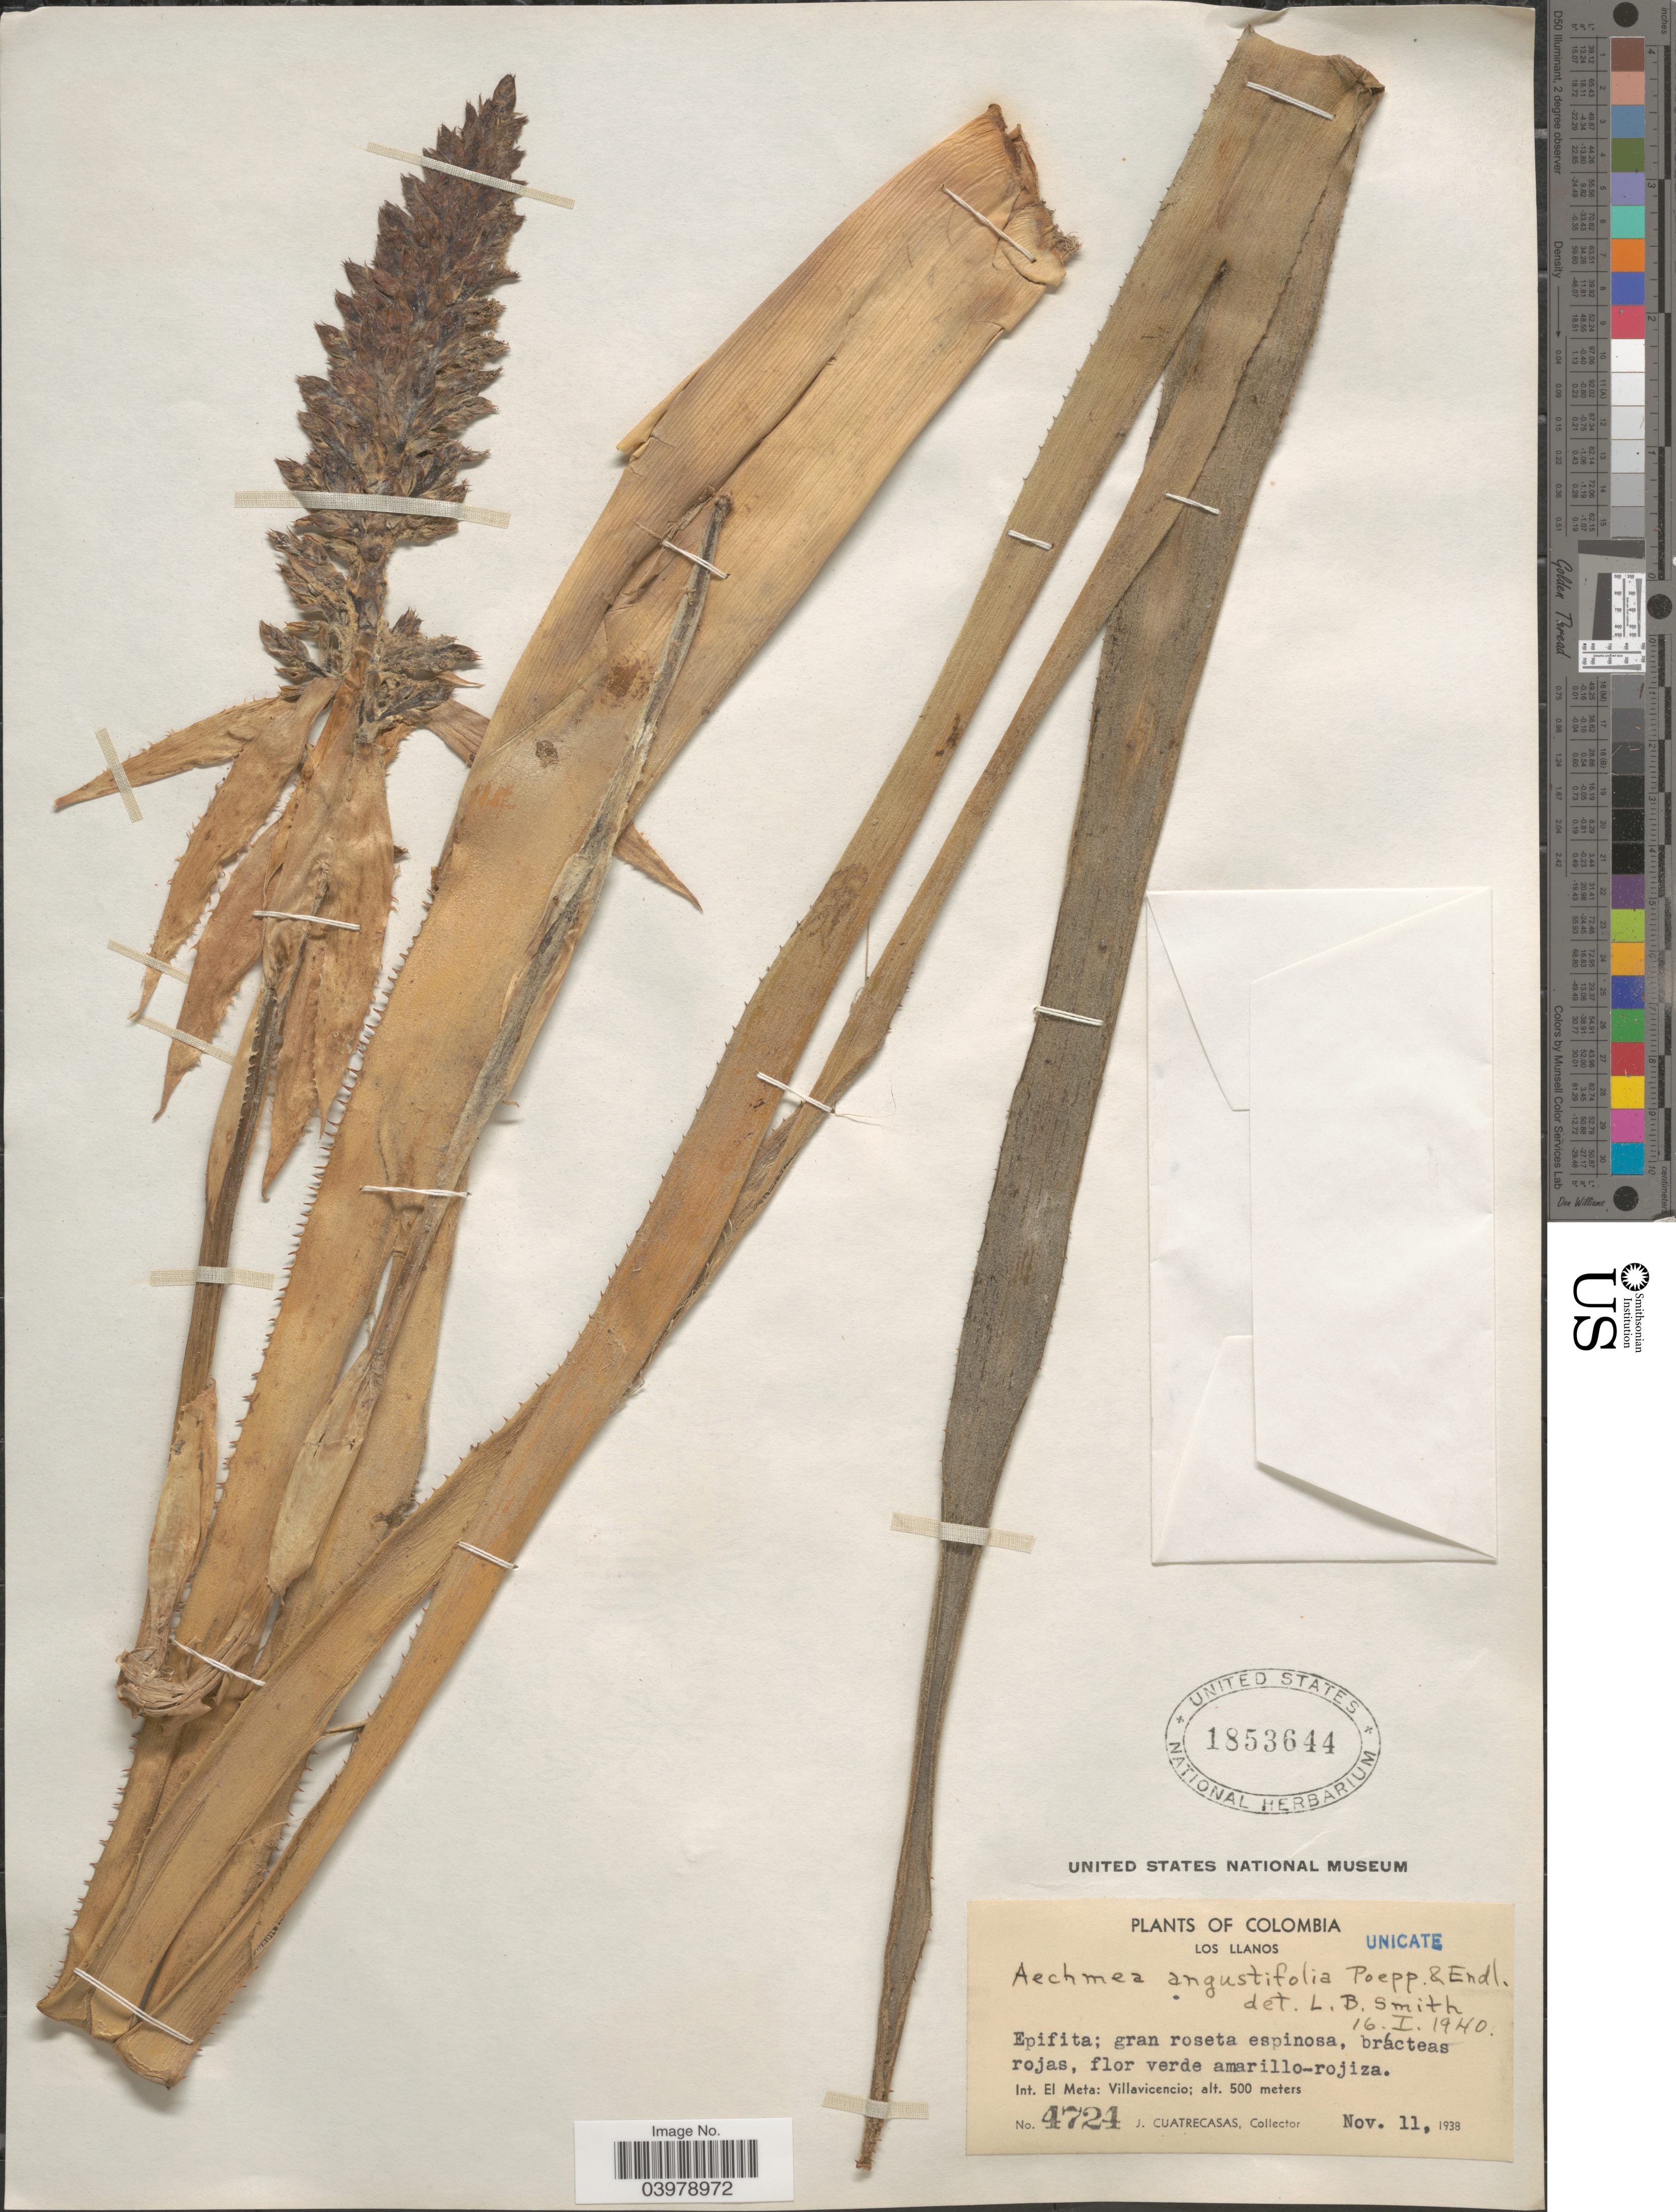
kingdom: Plantae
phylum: Tracheophyta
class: Liliopsida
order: Poales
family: Bromeliaceae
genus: Aechmea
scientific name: Aechmea angustifolia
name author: Poepp. & Endl.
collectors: J. Cuatrecasas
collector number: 4724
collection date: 1938-11-11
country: Colombia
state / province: Meta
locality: Los Llanos. Int. El Meta: Villavicencio.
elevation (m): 500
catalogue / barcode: US 1853644